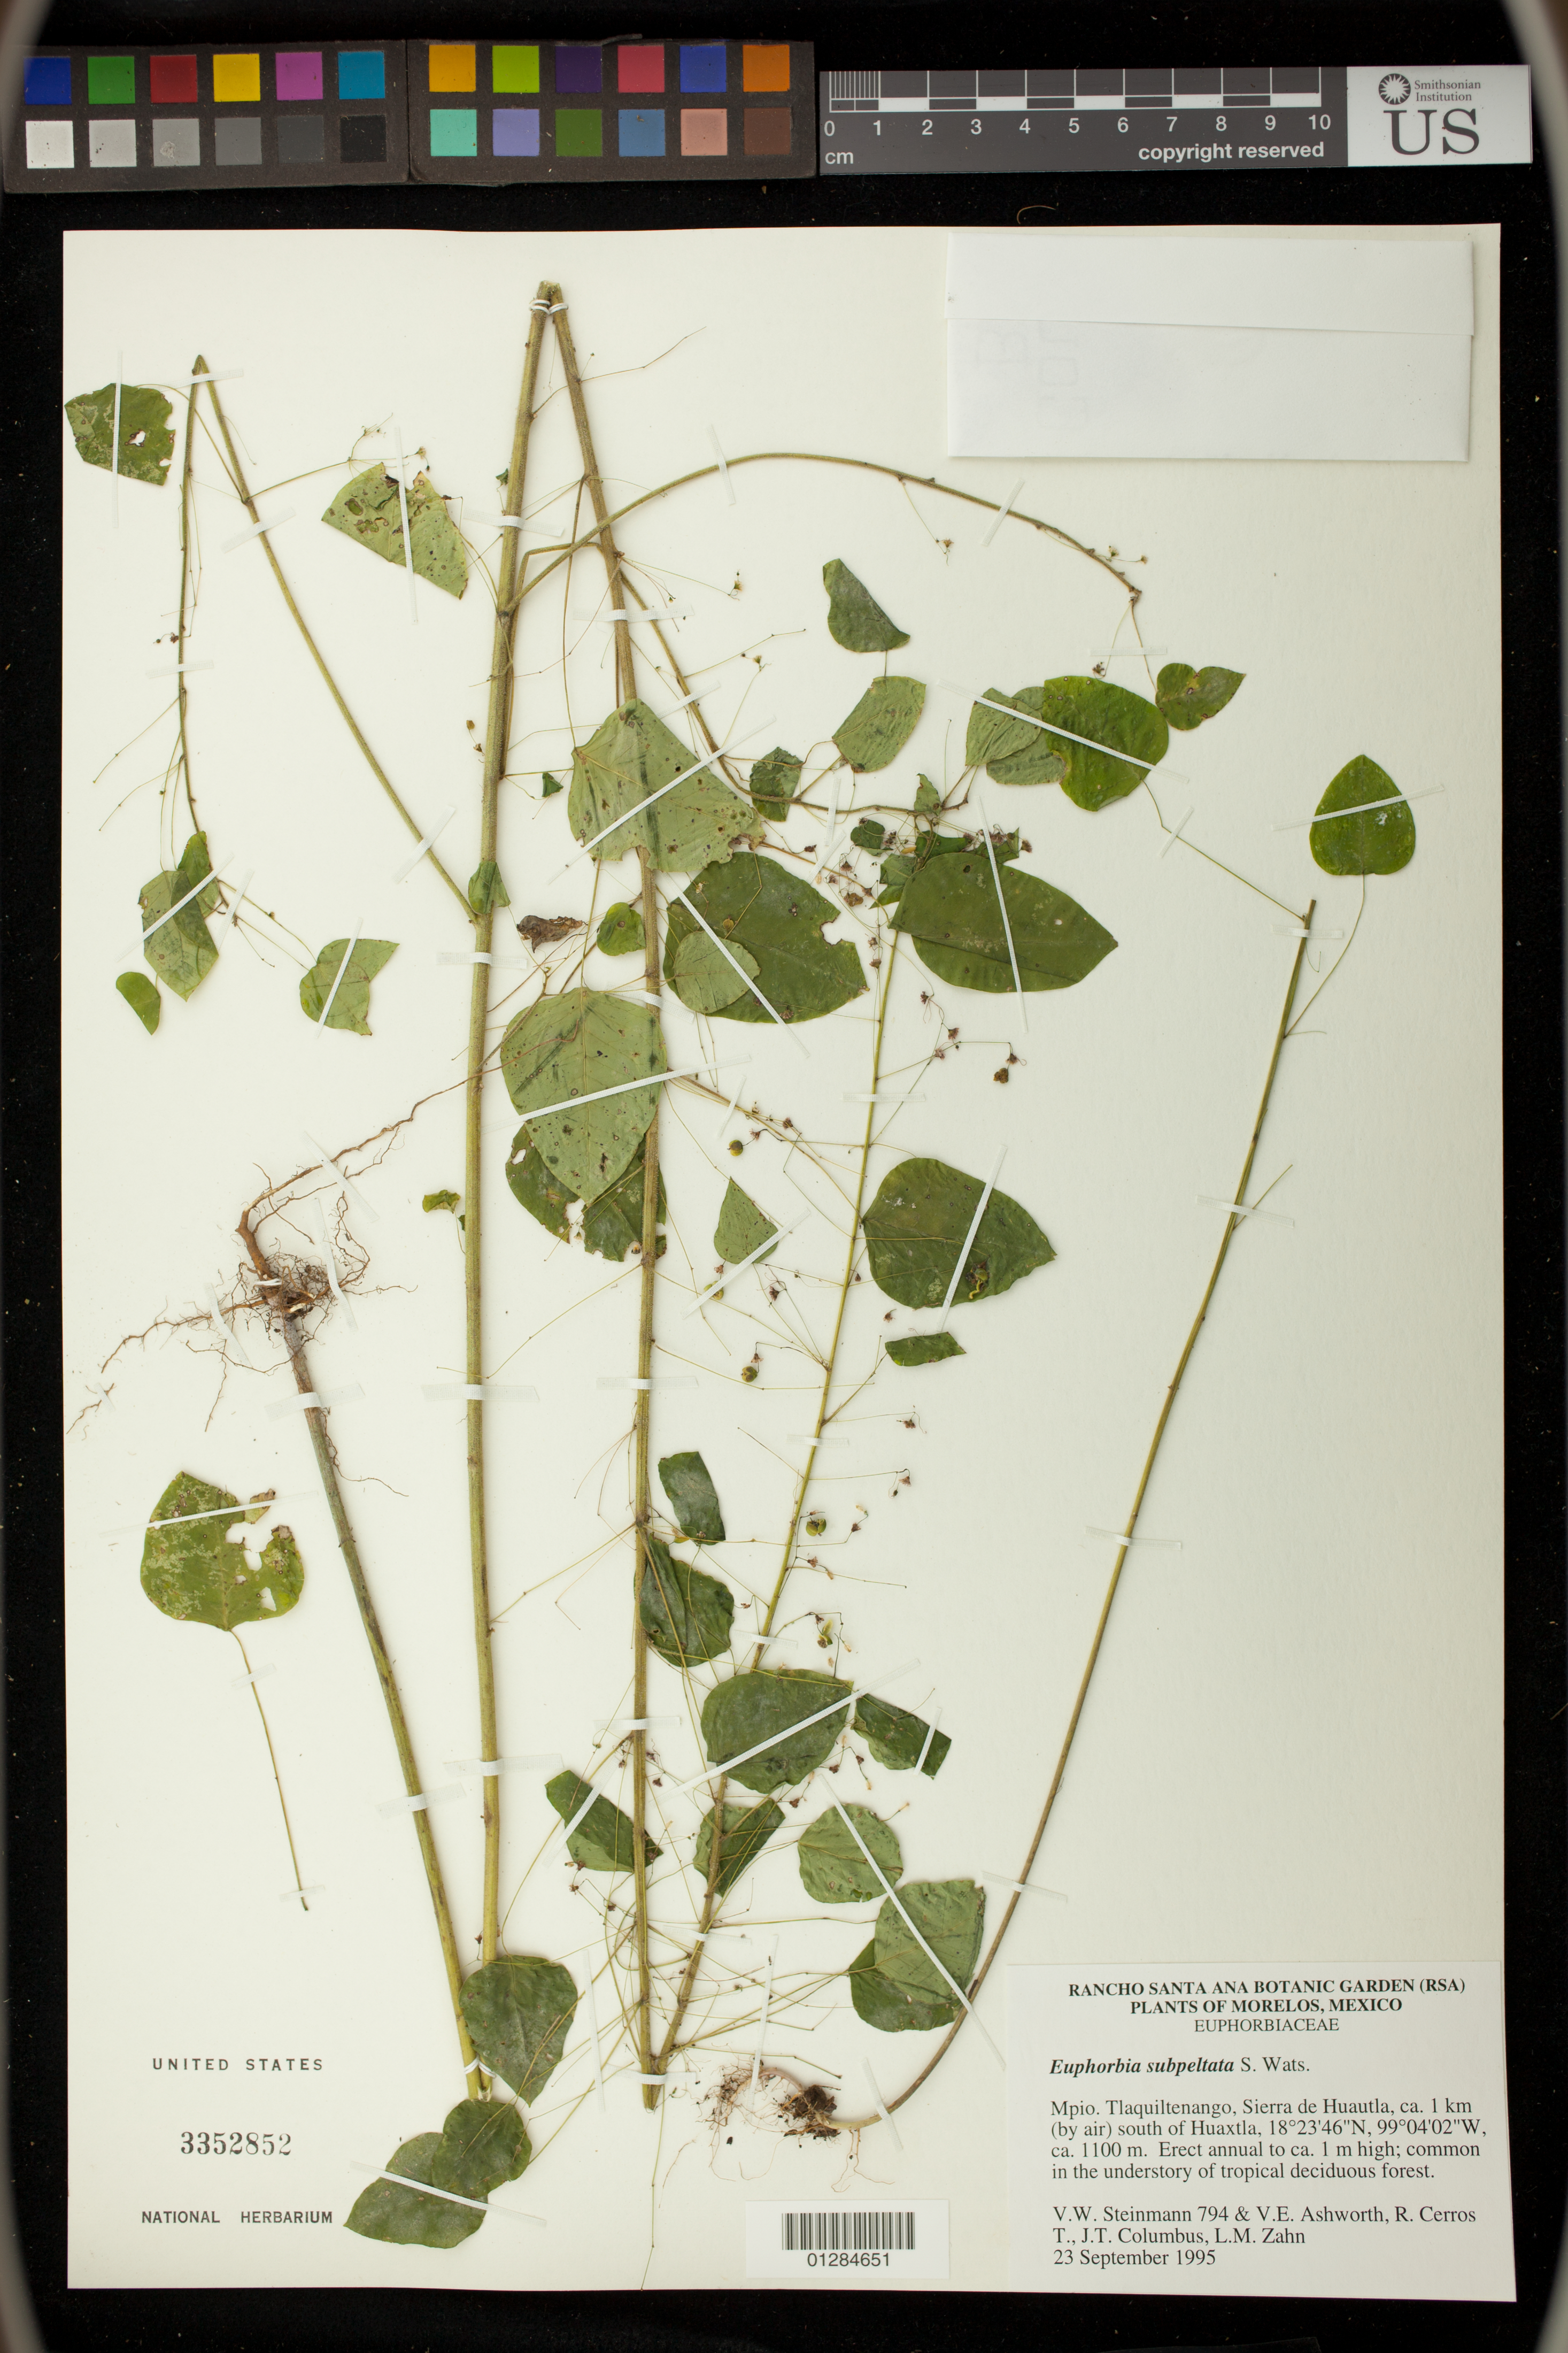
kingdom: Plantae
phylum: Tracheophyta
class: Magnoliopsida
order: Malpighiales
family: Euphorbiaceae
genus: Euphorbia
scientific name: Euphorbia subpeltata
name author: S. Watson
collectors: V. W. Steinmann, V. Ashworth, R. Cerros-Tlatilpa, J. T. Columbus & L. Zahn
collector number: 794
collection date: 1995-09-23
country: Mexico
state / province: Morelos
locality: Mpio. Tlaquiltenango, Sierra de Huautla, ca. 1 km (by air) south of Huaxtla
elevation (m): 1100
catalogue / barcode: US 3352852